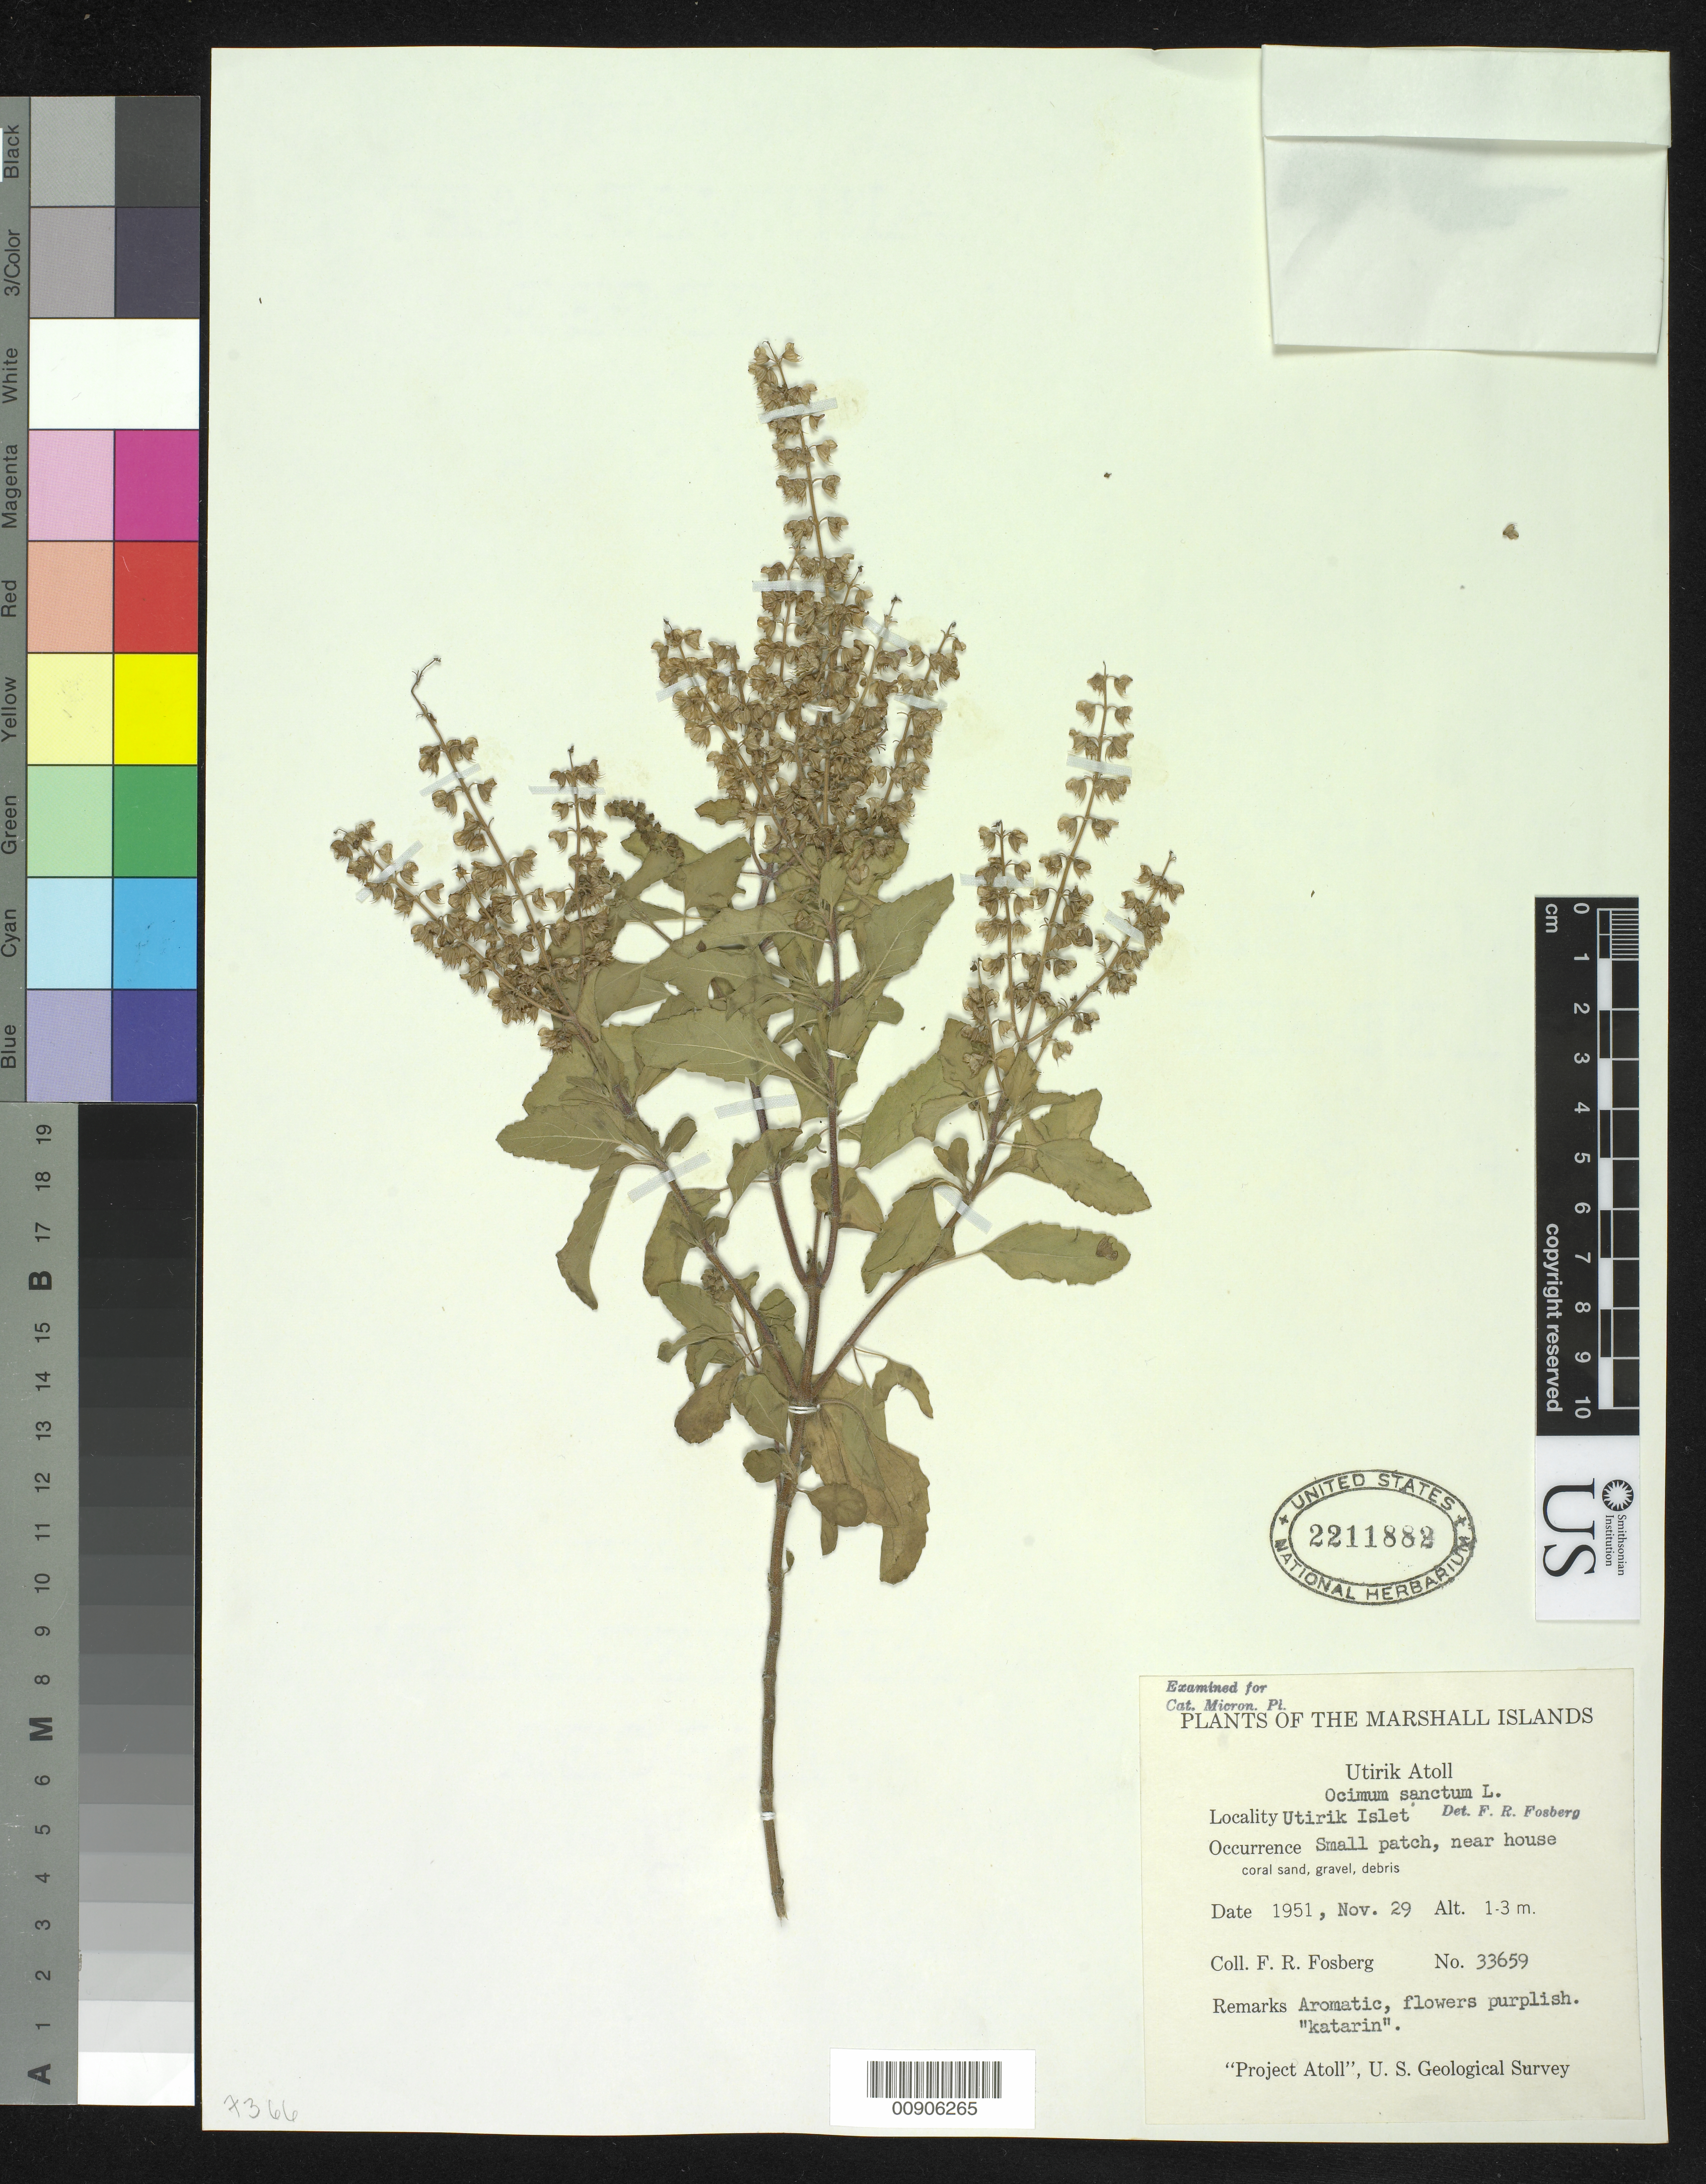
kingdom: Plantae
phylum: Tracheophyta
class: Magnoliopsida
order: Lamiales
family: Lamiaceae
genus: Ocimum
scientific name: Ocimum tenuiflorum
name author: L.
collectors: F. R. Fosberg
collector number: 33659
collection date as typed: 29 Nov 1951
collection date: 1951-11-29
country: Marshall Islands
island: Utrik Atoll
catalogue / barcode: US 2211882